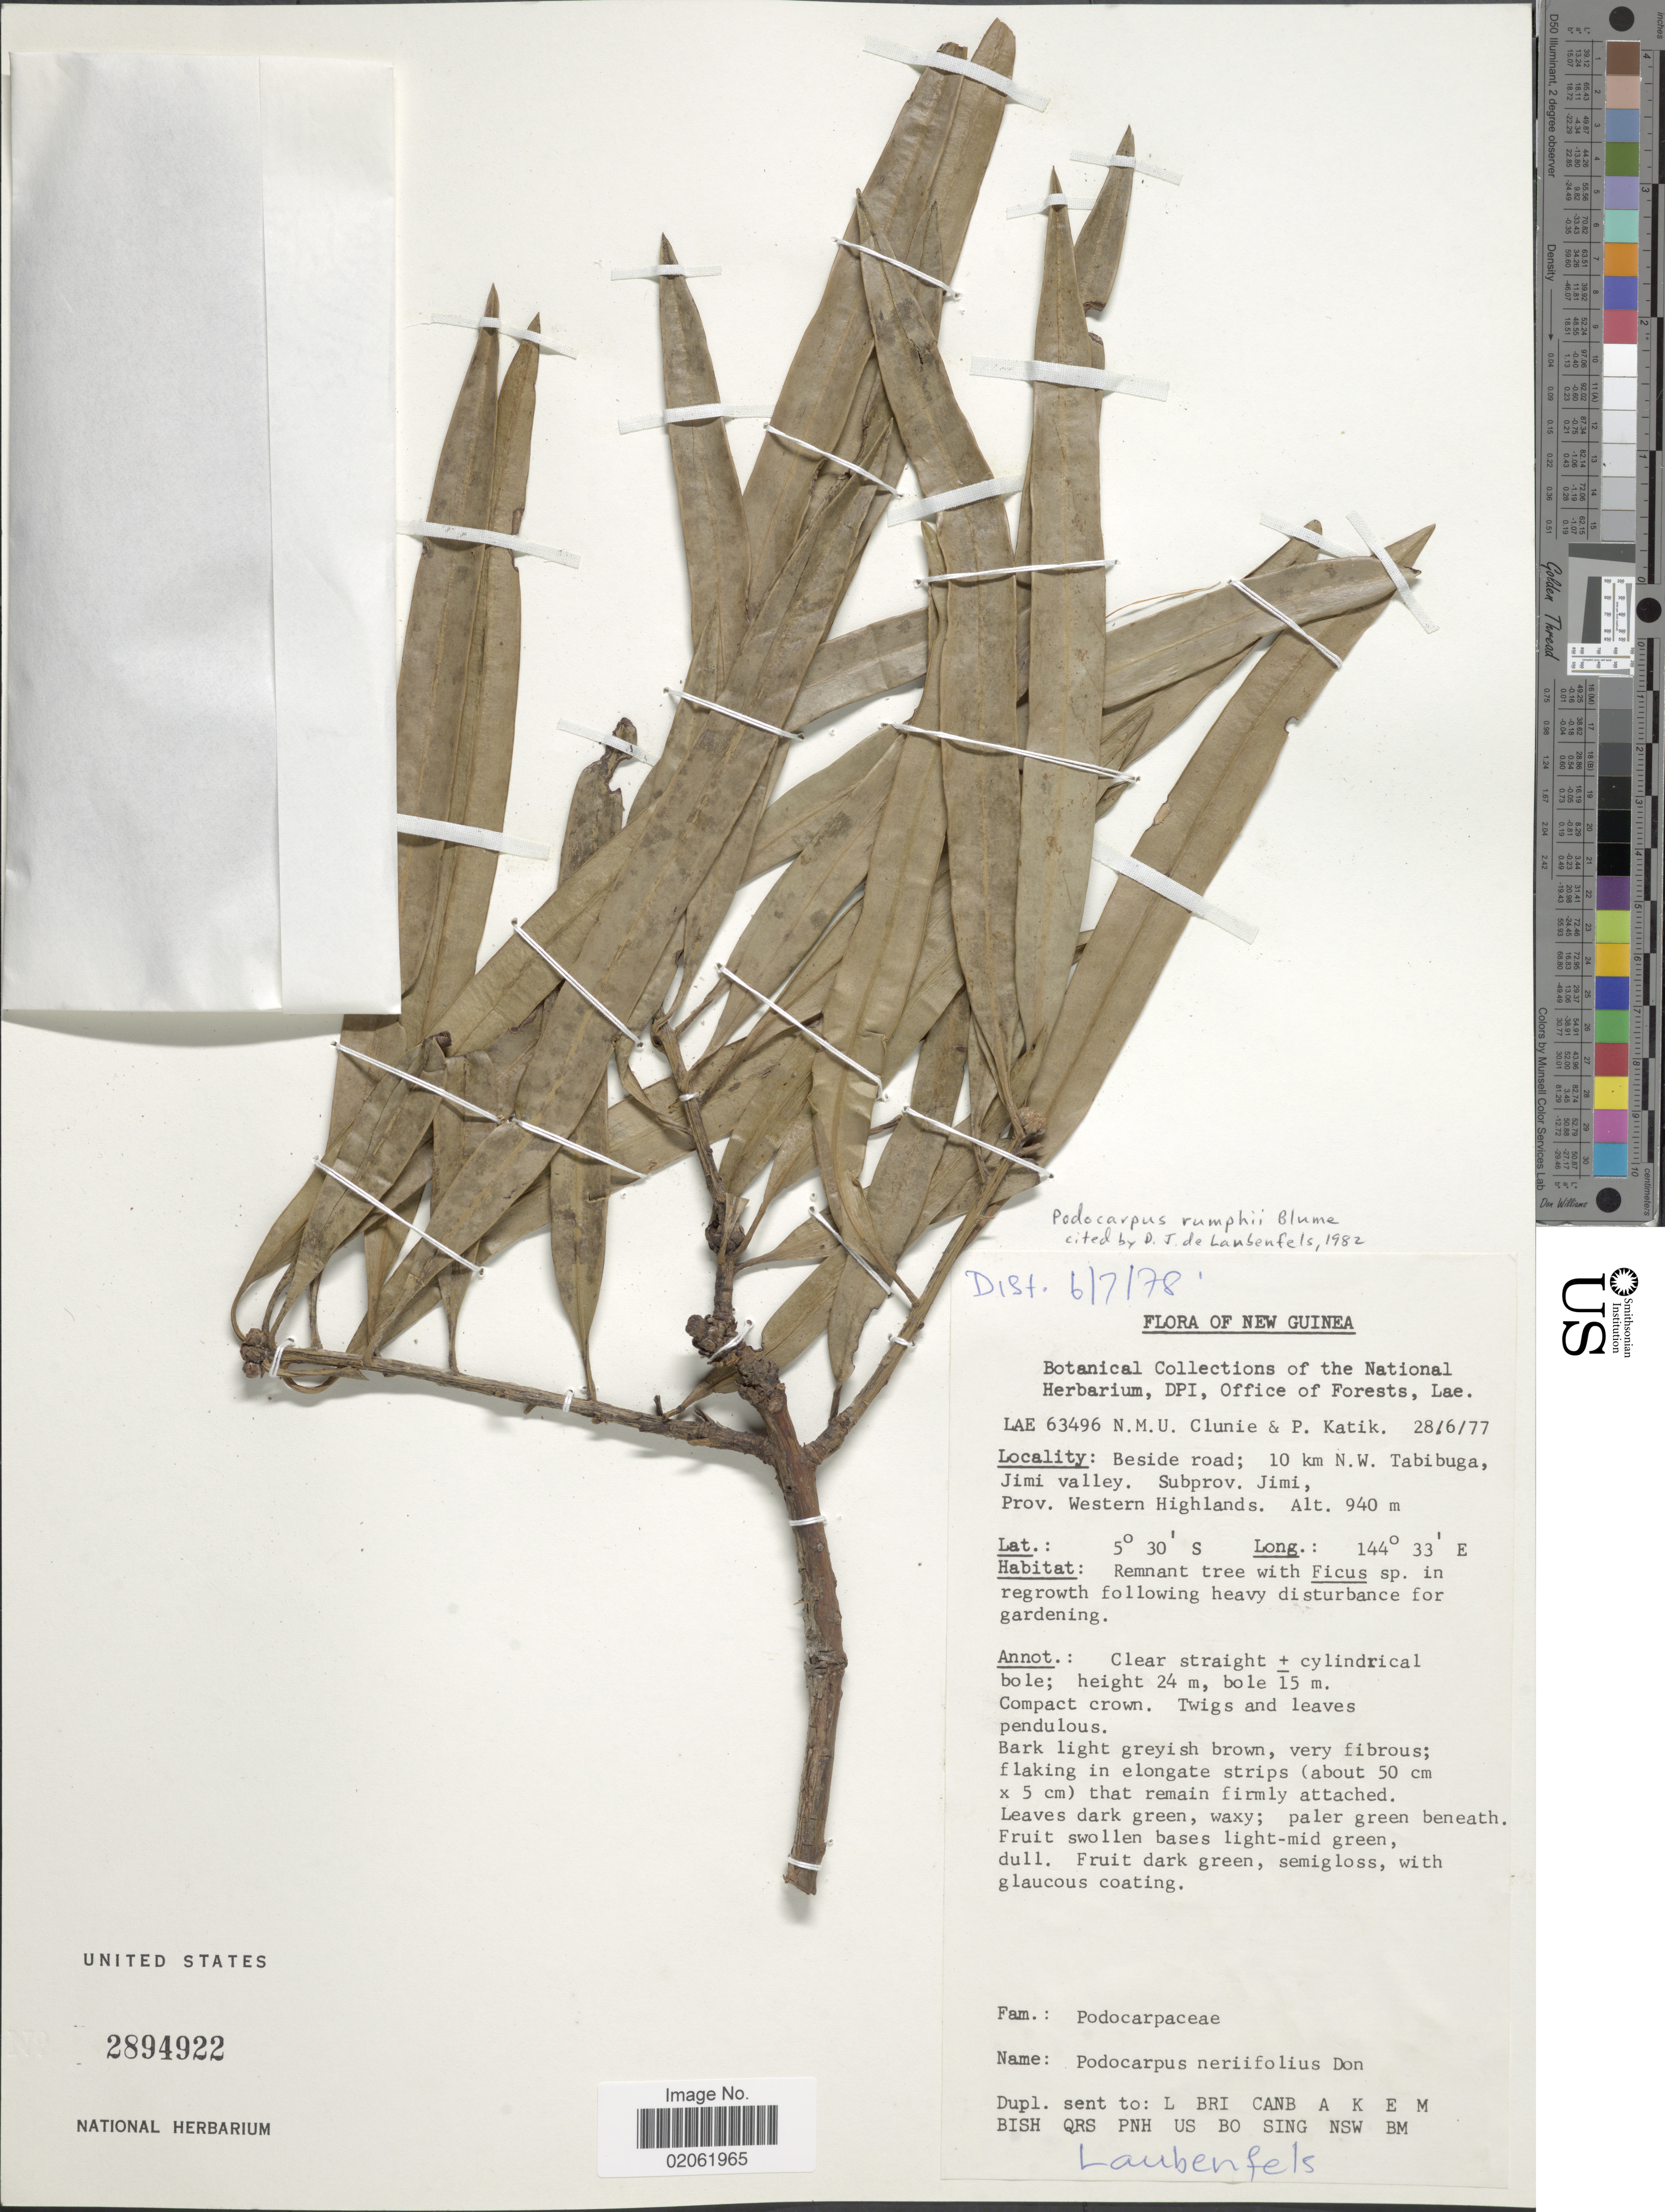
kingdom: Plantae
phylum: Tracheophyta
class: Pinopsida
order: Pinales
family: Podocarpaceae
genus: Podocarpus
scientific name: Podocarpus rumphii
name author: Blume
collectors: N.M.U. Clunie & P. Katik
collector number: LAE63496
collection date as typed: Transcribed d/m/y: 28/6/77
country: Papua New Guinea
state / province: Western Highlands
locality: Beside road; 10 N.W. Tabibuga, Jimi valley. Subprov. Jimi, Prov. Western Highlands.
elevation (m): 940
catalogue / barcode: US 2894922